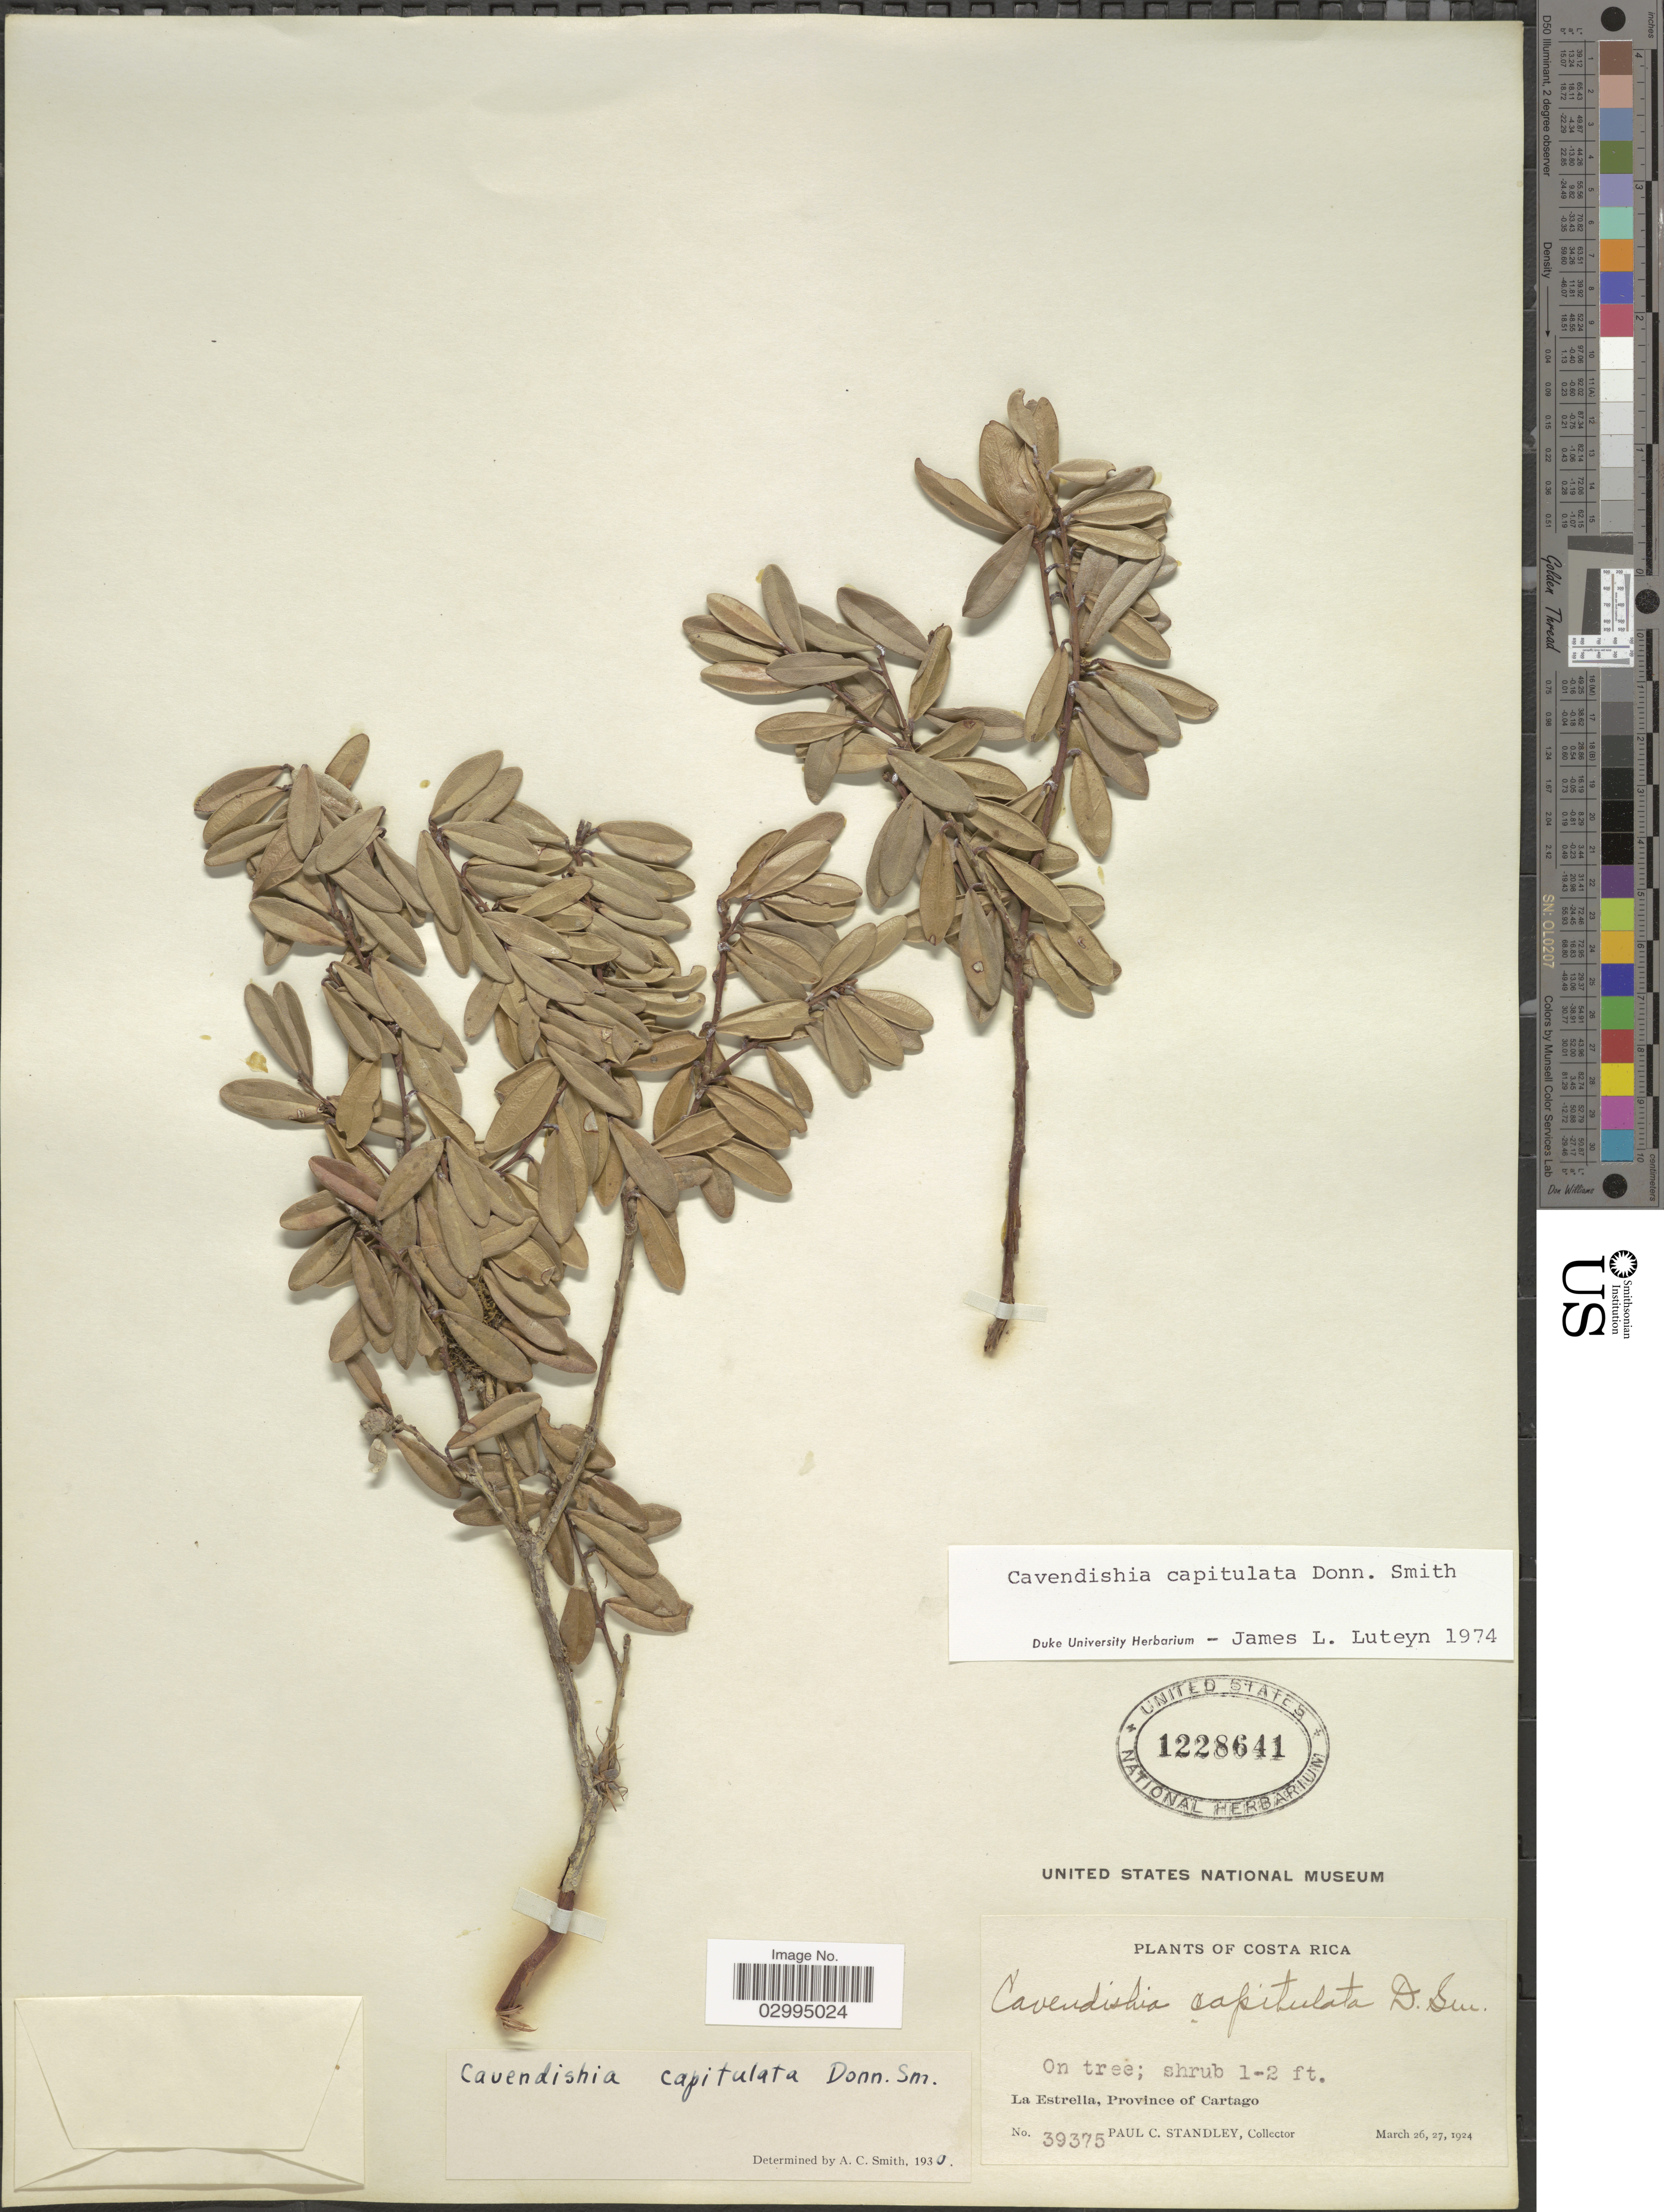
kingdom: Plantae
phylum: Tracheophyta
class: Magnoliopsida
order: Ericales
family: Ericaceae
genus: Cavendishia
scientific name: Cavendishia capitulata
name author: Donn. Sm.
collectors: P. C. Standley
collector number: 39375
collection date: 1924-03-26/1924-03-27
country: Costa Rica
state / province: Cartago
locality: La Estrella, Province of Cartago.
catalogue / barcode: US 1228641